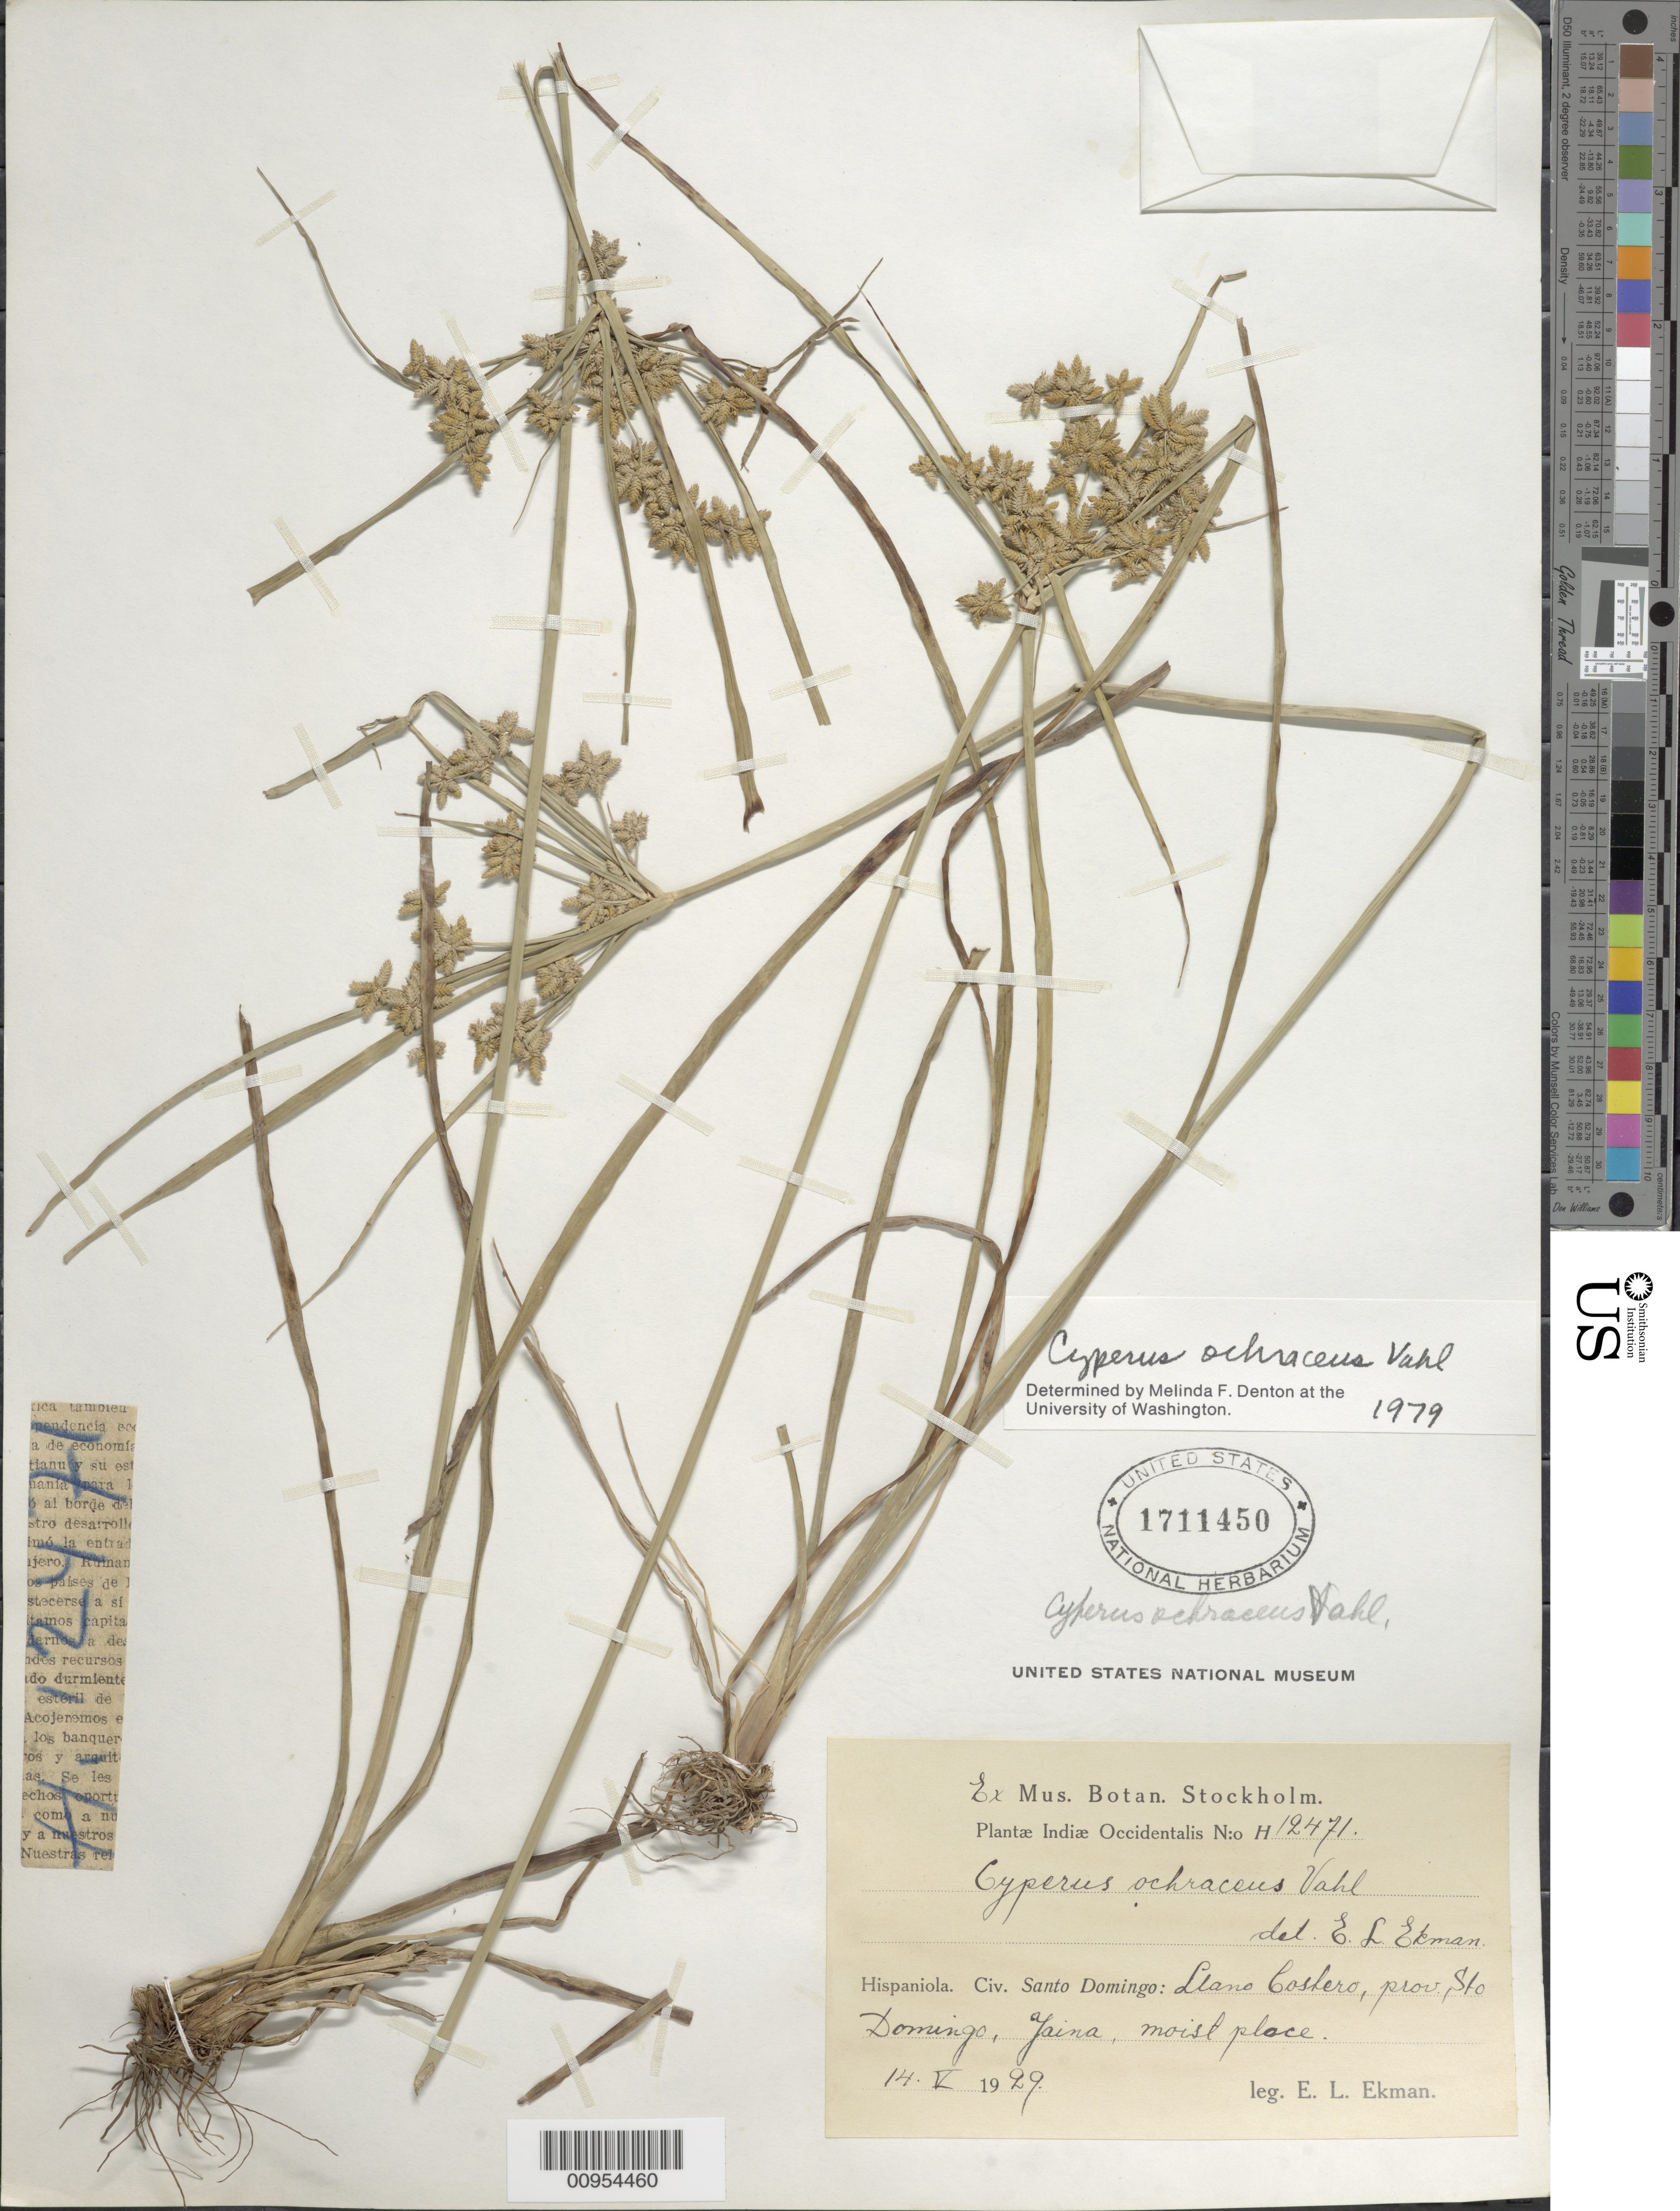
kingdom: Plantae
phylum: Tracheophyta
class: Liliopsida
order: Poales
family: Cyperaceae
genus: Cyperus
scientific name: Cyperus ochraceus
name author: Vahl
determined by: Denton, M. F.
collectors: E. L. Ekman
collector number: H 12471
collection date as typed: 14 May 1929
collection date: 1929-05-14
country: Dominican Republic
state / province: Santo Domingo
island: Hispaniola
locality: Llano Costero, Jaina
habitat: Moist place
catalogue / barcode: US 1711450